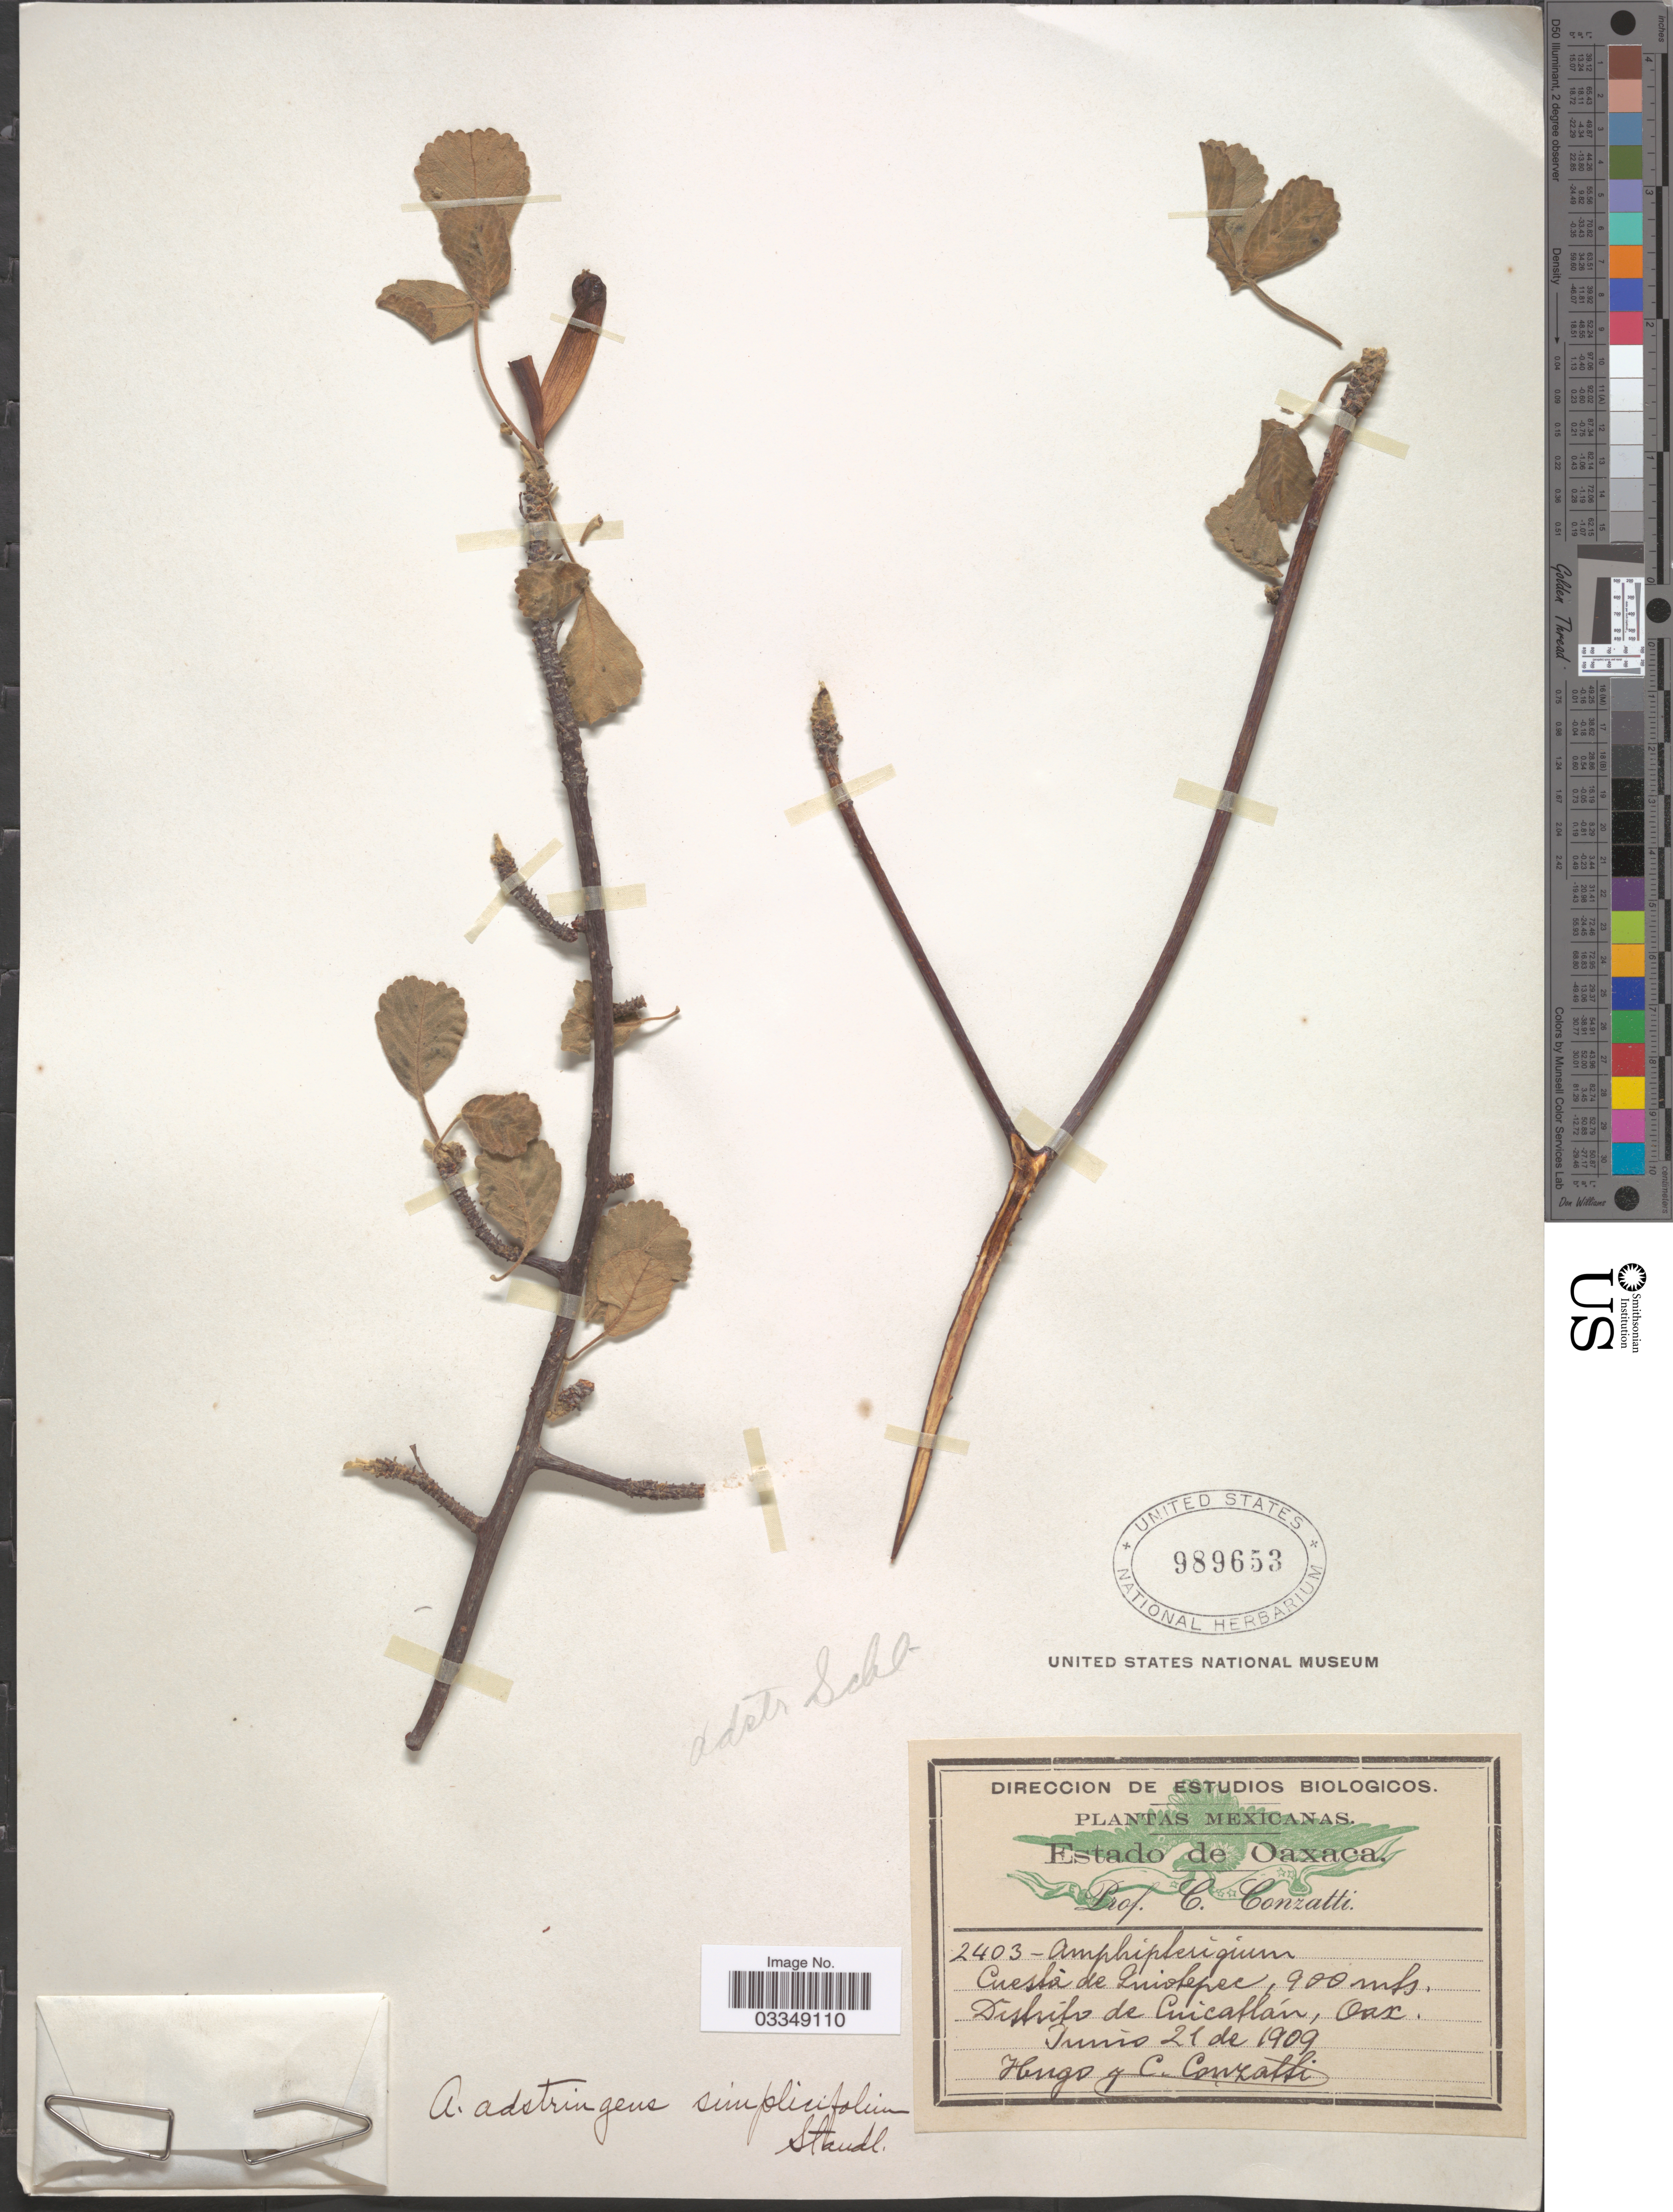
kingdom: Plantae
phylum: Tracheophyta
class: Magnoliopsida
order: Sapindales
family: Anacardiaceae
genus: Amphipterygium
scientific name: Amphipterygium adstringens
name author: (Schltdl.) Schiede ex Standl.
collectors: H. Conzatti & C. Conzatti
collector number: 2403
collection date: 1909-06-21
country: Mexico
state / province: Oaxaca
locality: Cuesta de Guitepec, Distrito de Cuicatlán.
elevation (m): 900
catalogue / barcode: US 989653